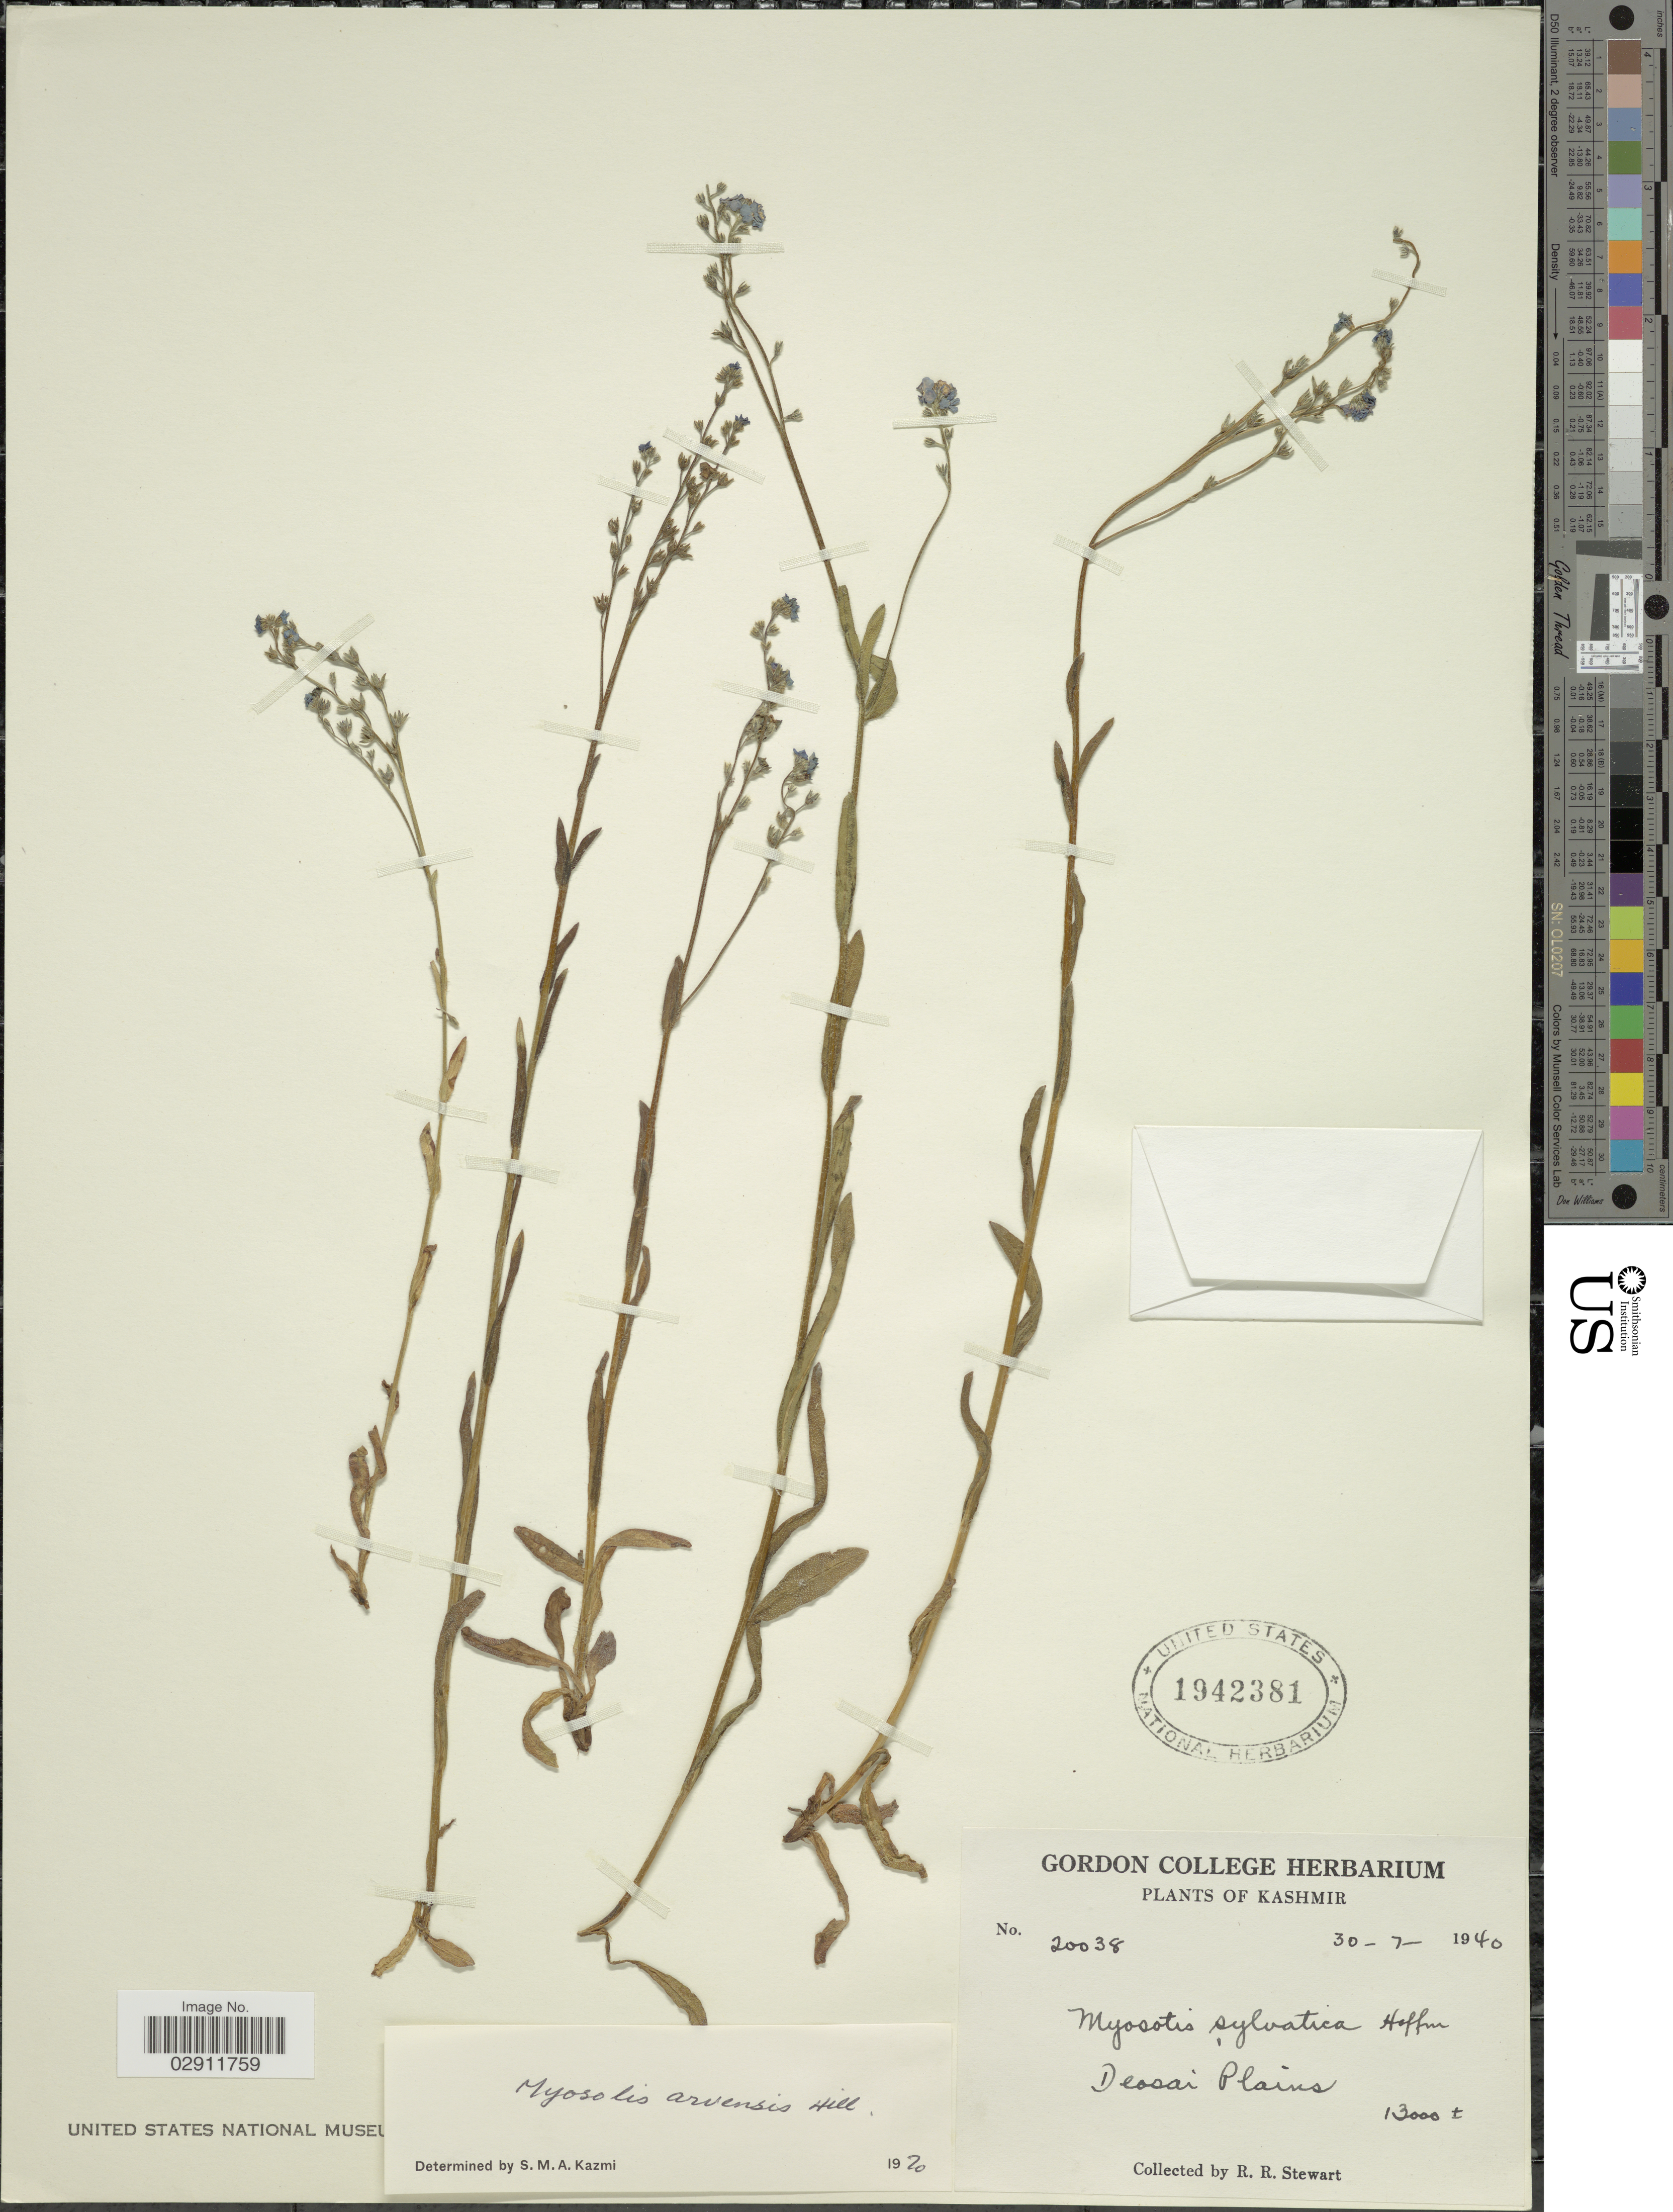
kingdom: Plantae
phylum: Tracheophyta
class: Magnoliopsida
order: Boraginales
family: Boraginaceae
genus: Myosotis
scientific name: Myosotis arvensis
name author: (L.) Hill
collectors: R. Stewart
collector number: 20038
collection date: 1940-07-30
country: Pakistan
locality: Kashmir. Deosai Plains.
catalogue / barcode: US 1942381